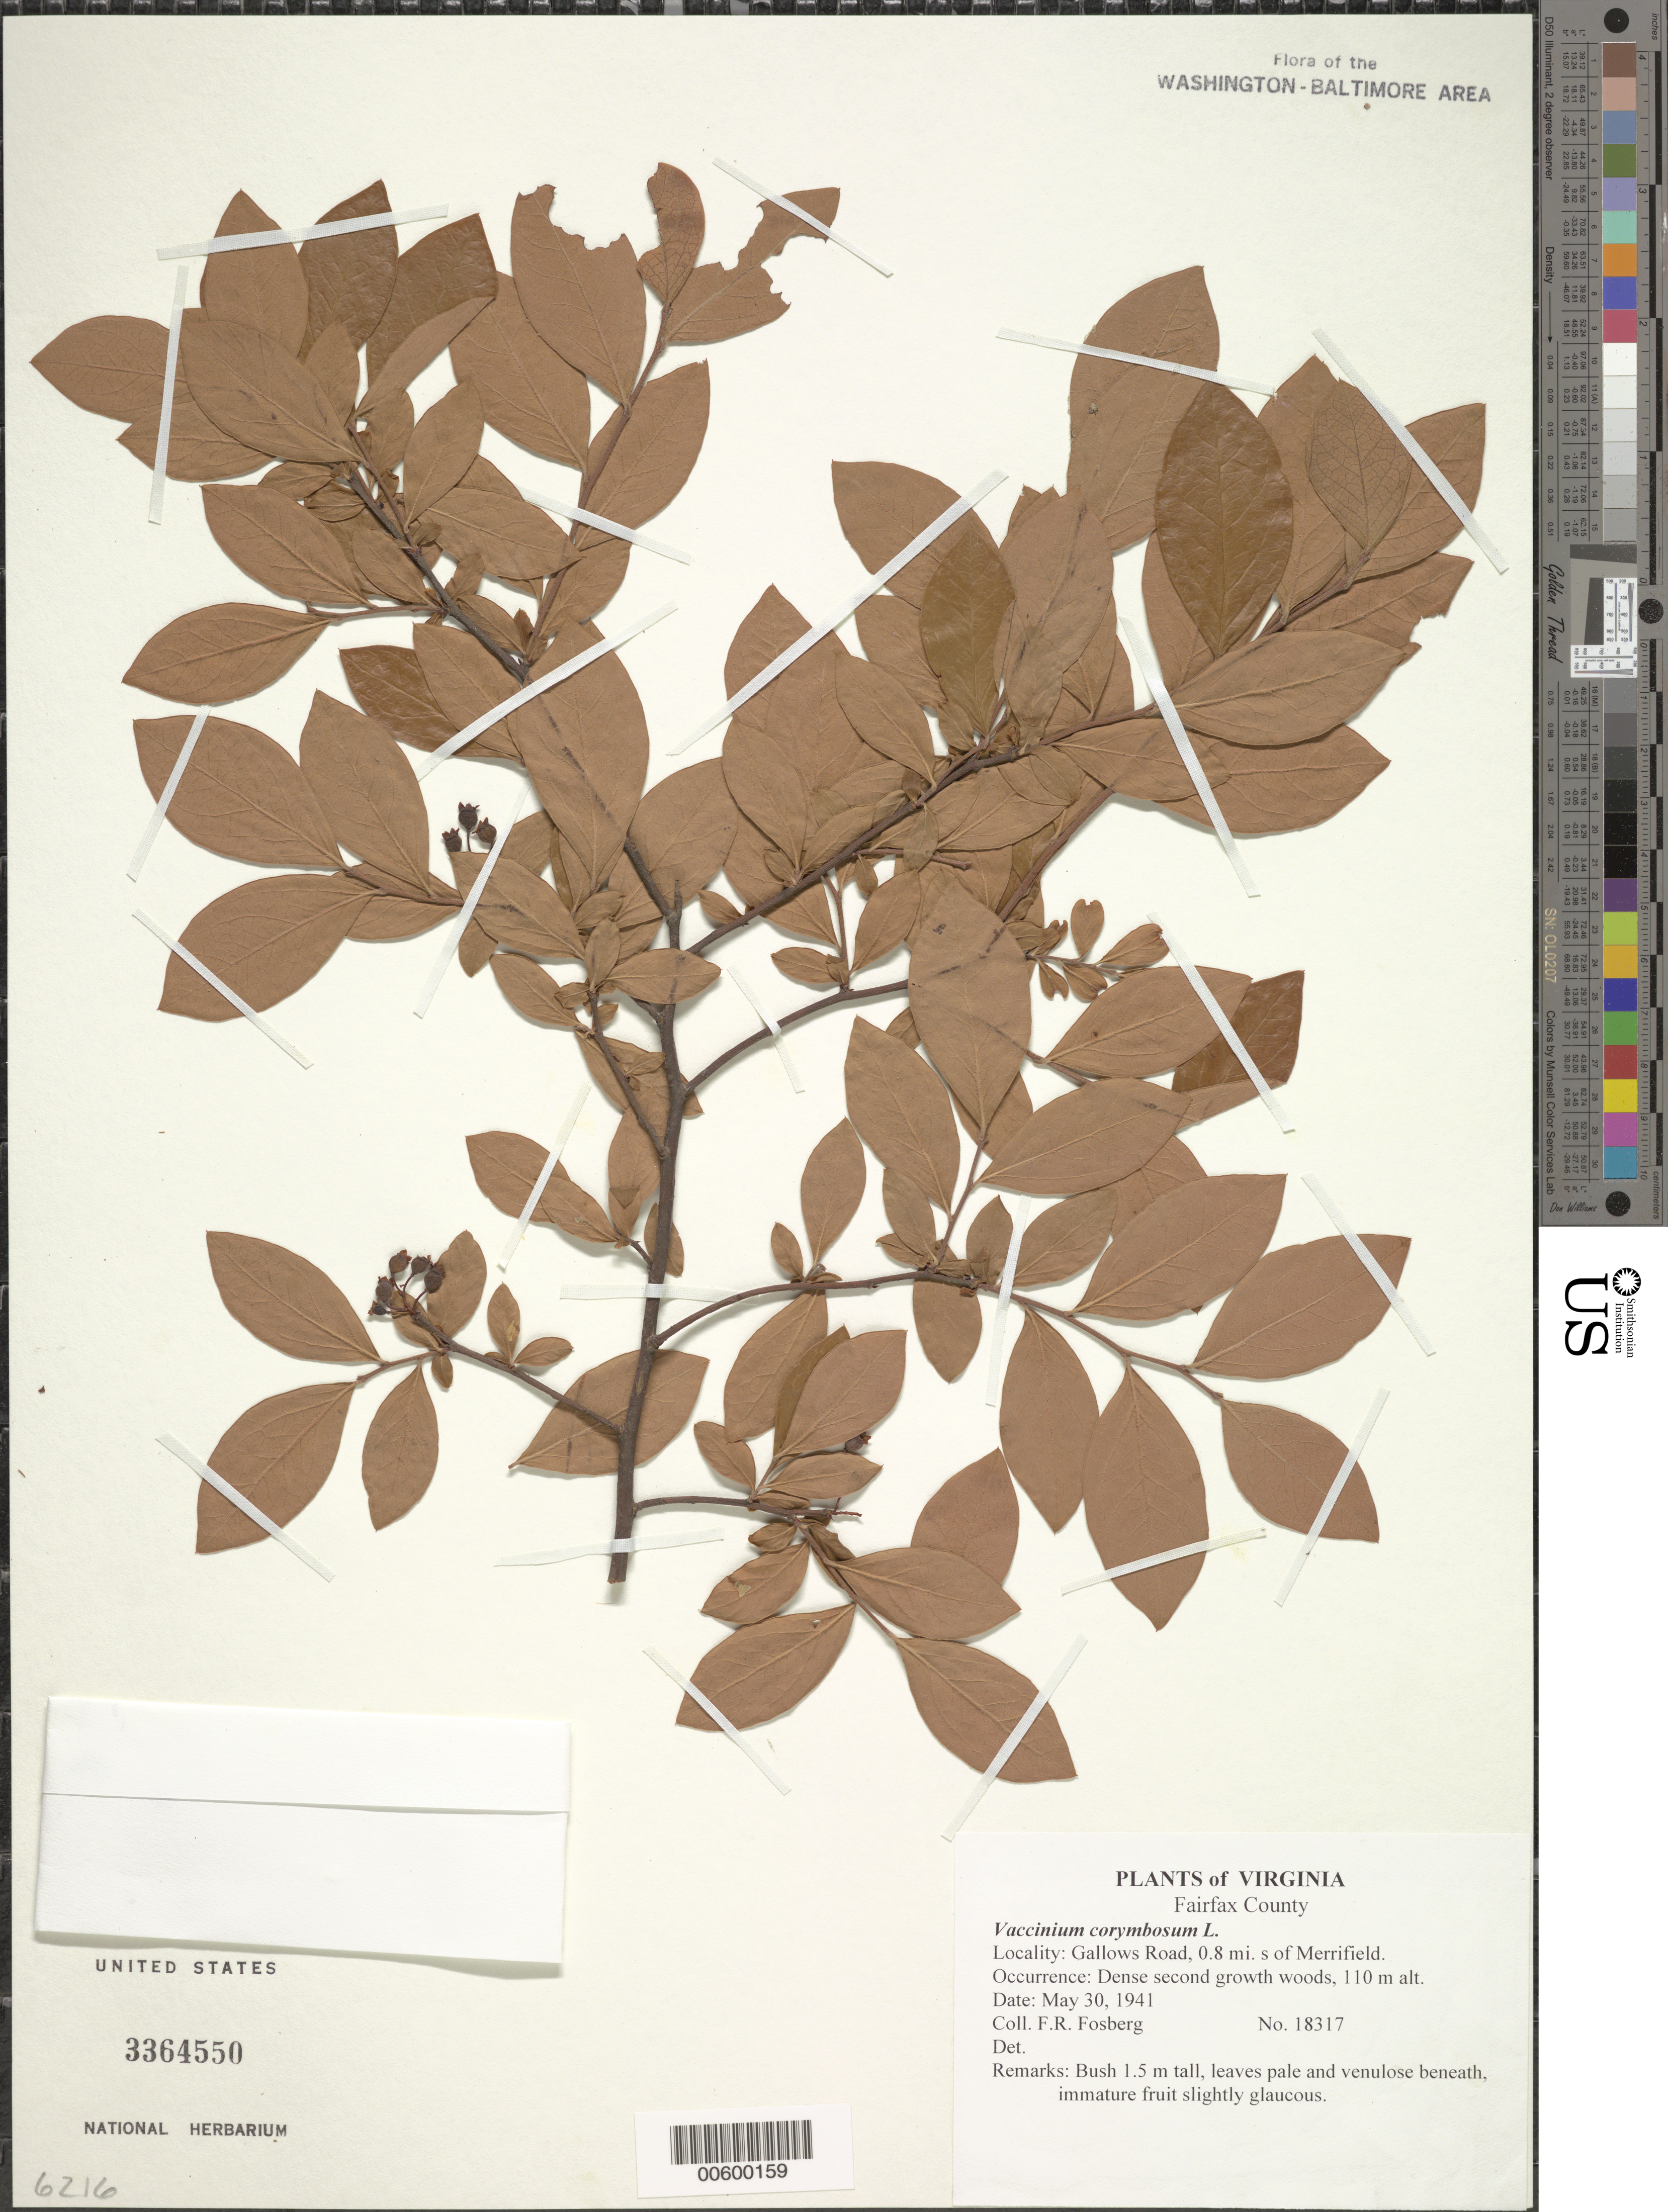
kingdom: Plantae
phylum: Tracheophyta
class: Magnoliopsida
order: Ericales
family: Ericaceae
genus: Vaccinium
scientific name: Vaccinium corymbosum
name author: L.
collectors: F. R. Fosberg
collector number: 18317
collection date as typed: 30 May 1941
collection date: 1941-05-30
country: United States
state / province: Virginia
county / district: Fairfax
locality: Gallows Road, 0.8 mi. S of Merrifield.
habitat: Dense second growth woods, 110 m alt.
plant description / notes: Common name: High Bush Blueberry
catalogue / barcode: US 3364550